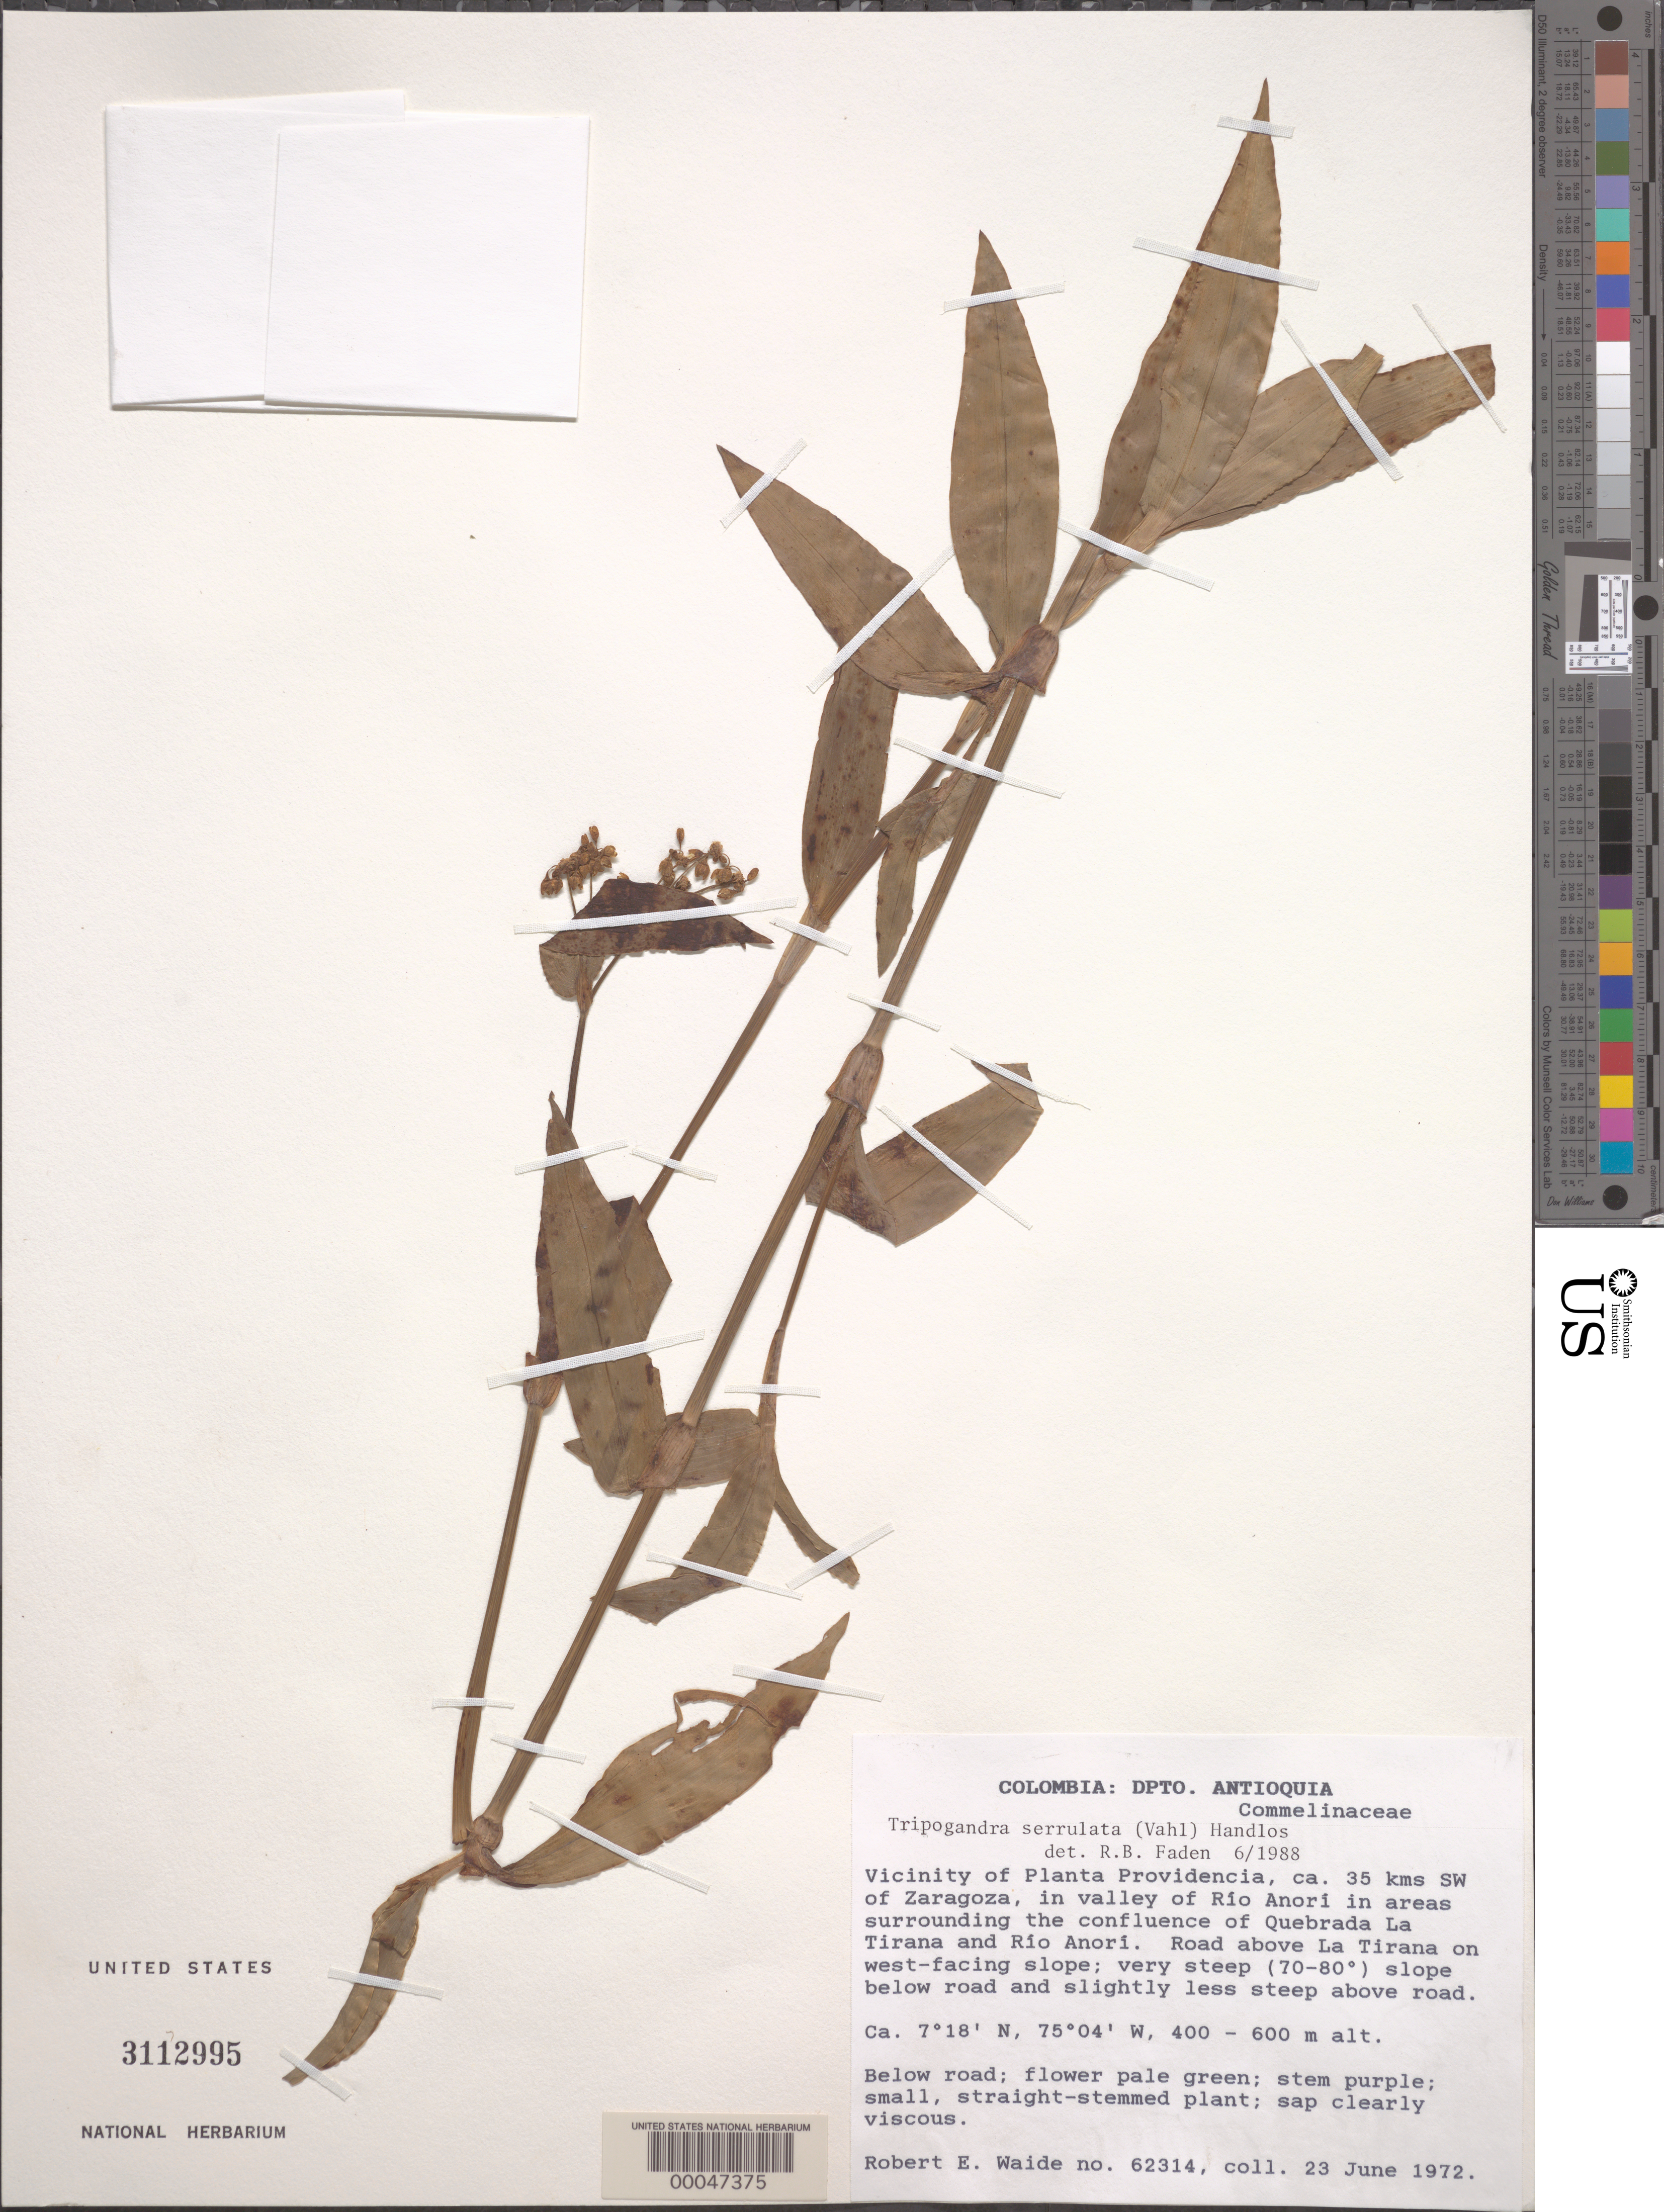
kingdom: Plantae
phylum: Tracheophyta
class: Liliopsida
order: Commelinales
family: Commelinaceae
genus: Tripogandra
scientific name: Tripogandra serrulata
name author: (Vahl) Handlos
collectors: R. Waide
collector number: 62314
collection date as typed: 23 Jun 1972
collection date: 1972-06-23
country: Colombia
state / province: Antioquia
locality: Vicinity of Planta Providencia, ca 35 kms SW of Zaragoza, in Valley of Rio Anori; road above la Tirana on W-facing slope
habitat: Below road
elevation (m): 400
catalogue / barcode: US 3112995